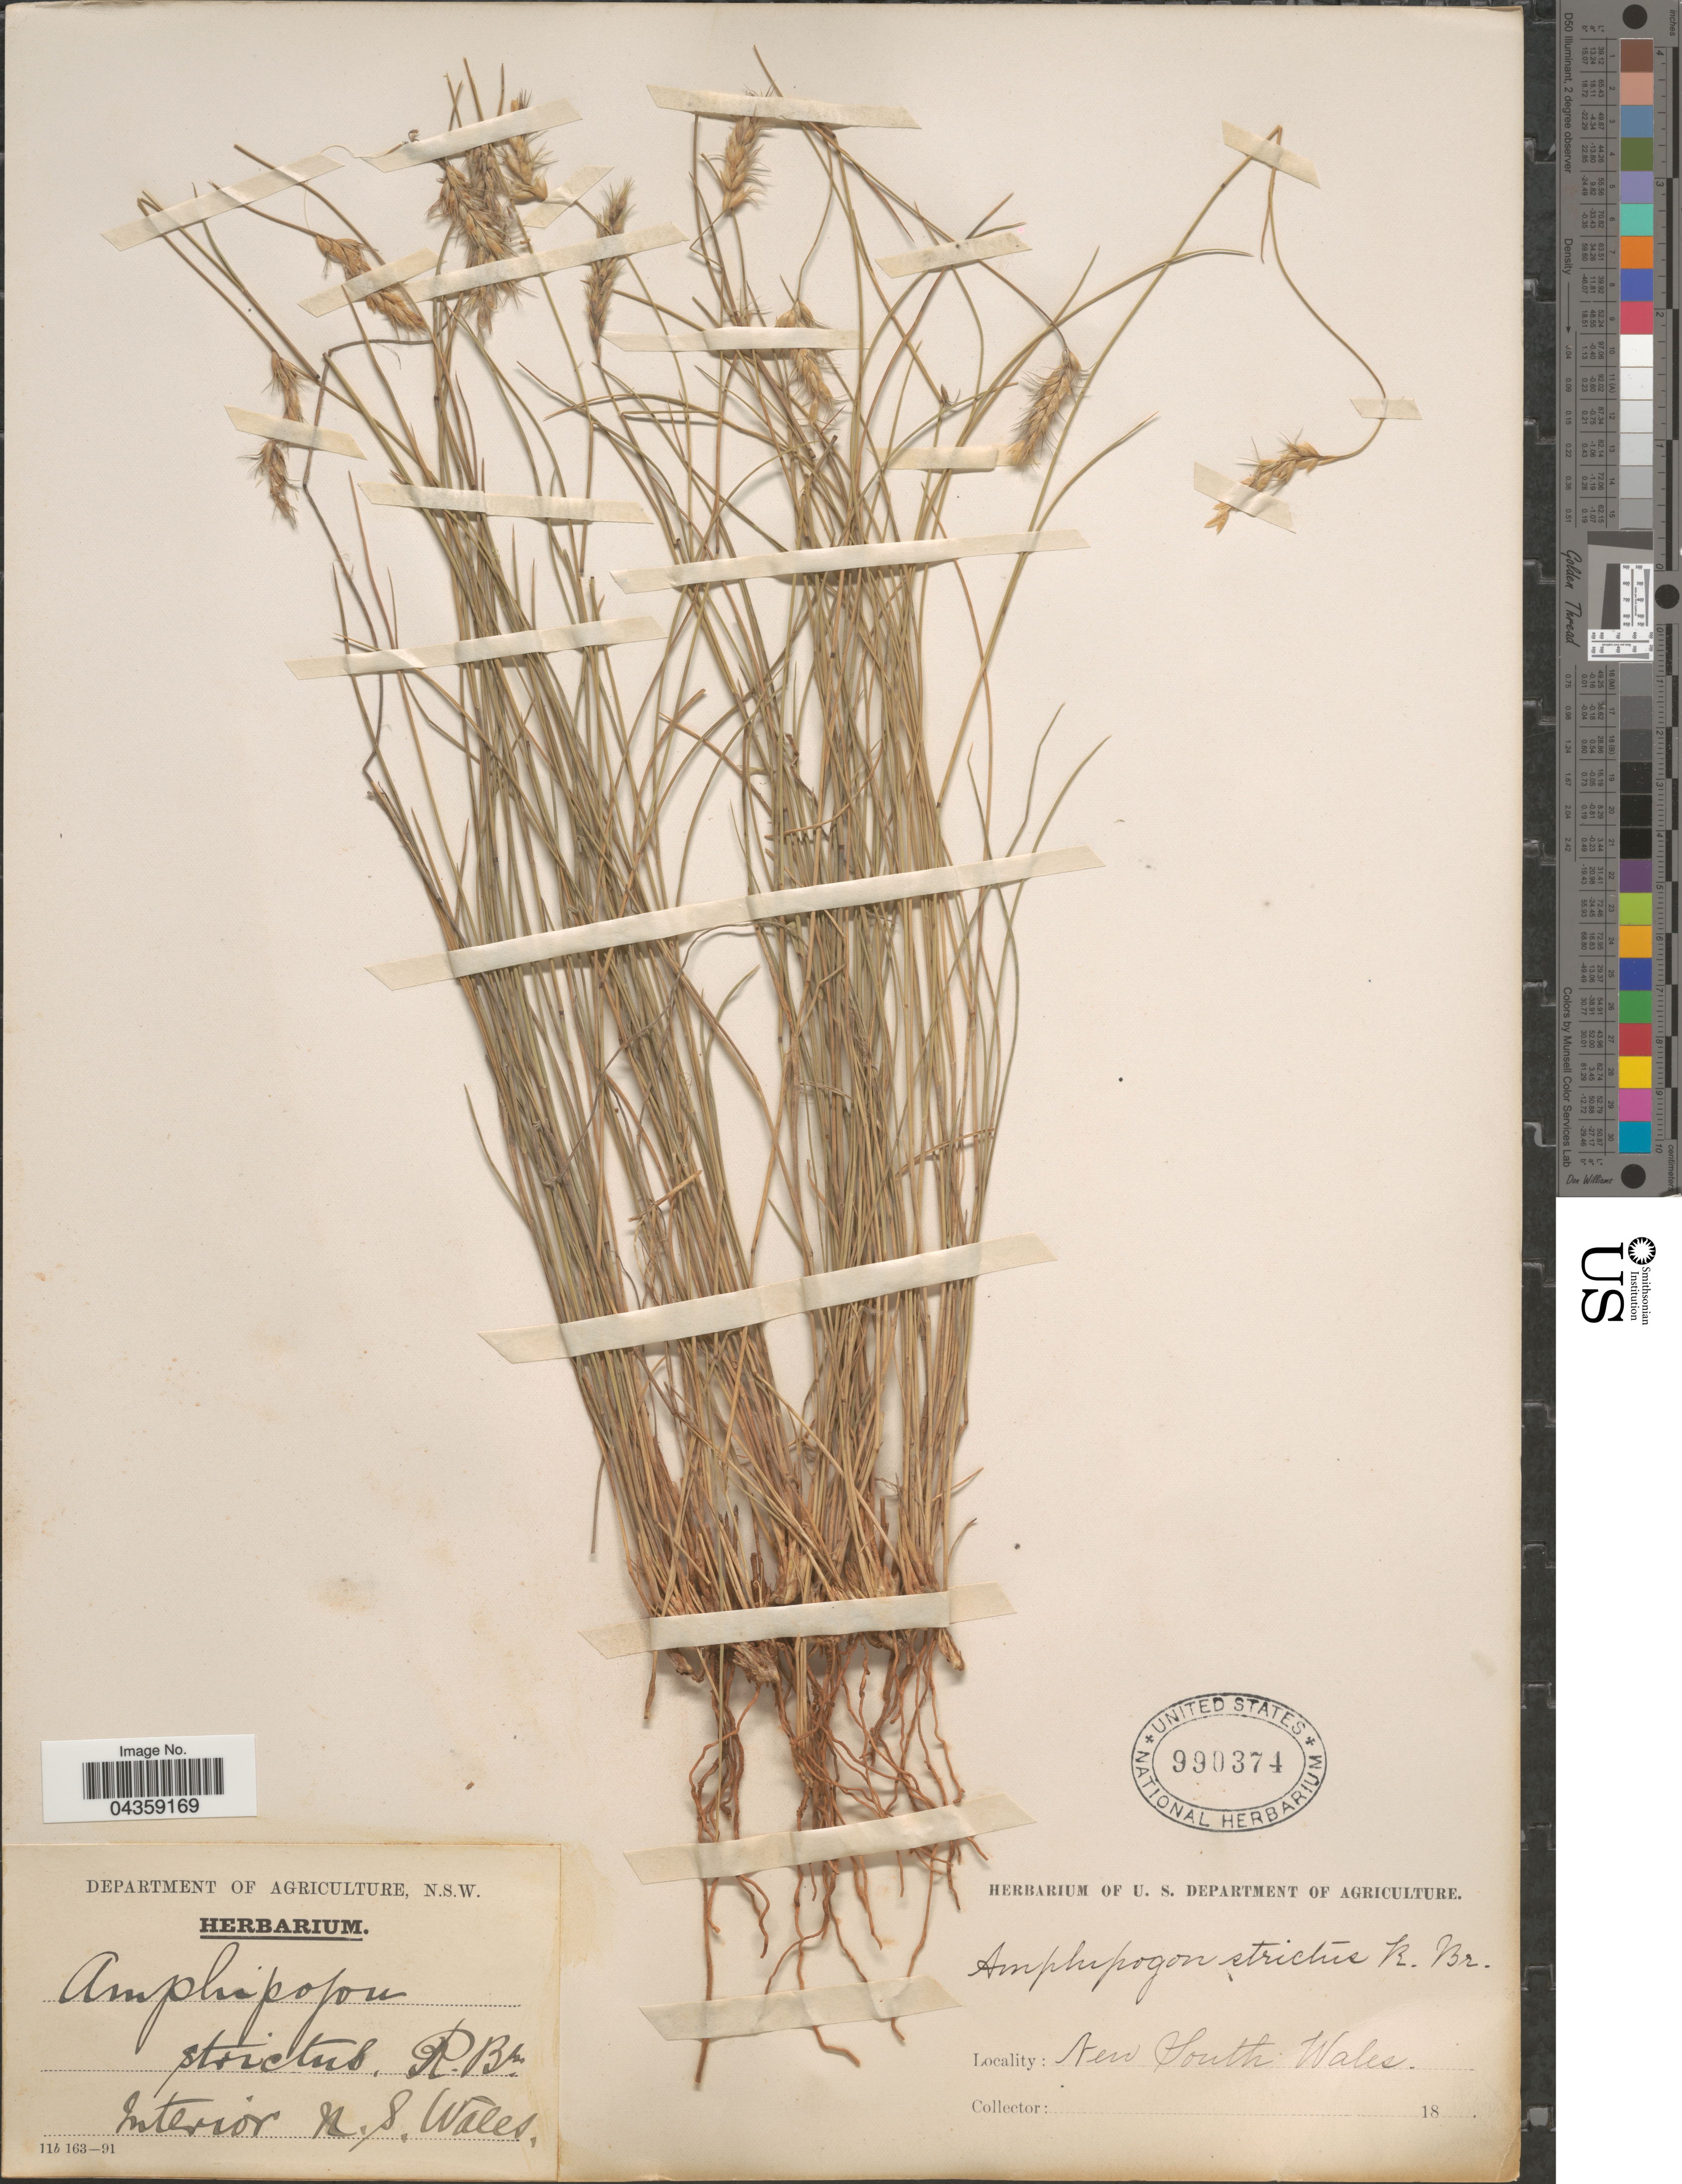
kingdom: Plantae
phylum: Tracheophyta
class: Liliopsida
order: Poales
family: Poaceae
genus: Amphipogon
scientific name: Amphipogon strictus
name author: R. Br.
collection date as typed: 18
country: Australia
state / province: New South Wales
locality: Interior N.S.Wales.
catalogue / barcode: US 990374